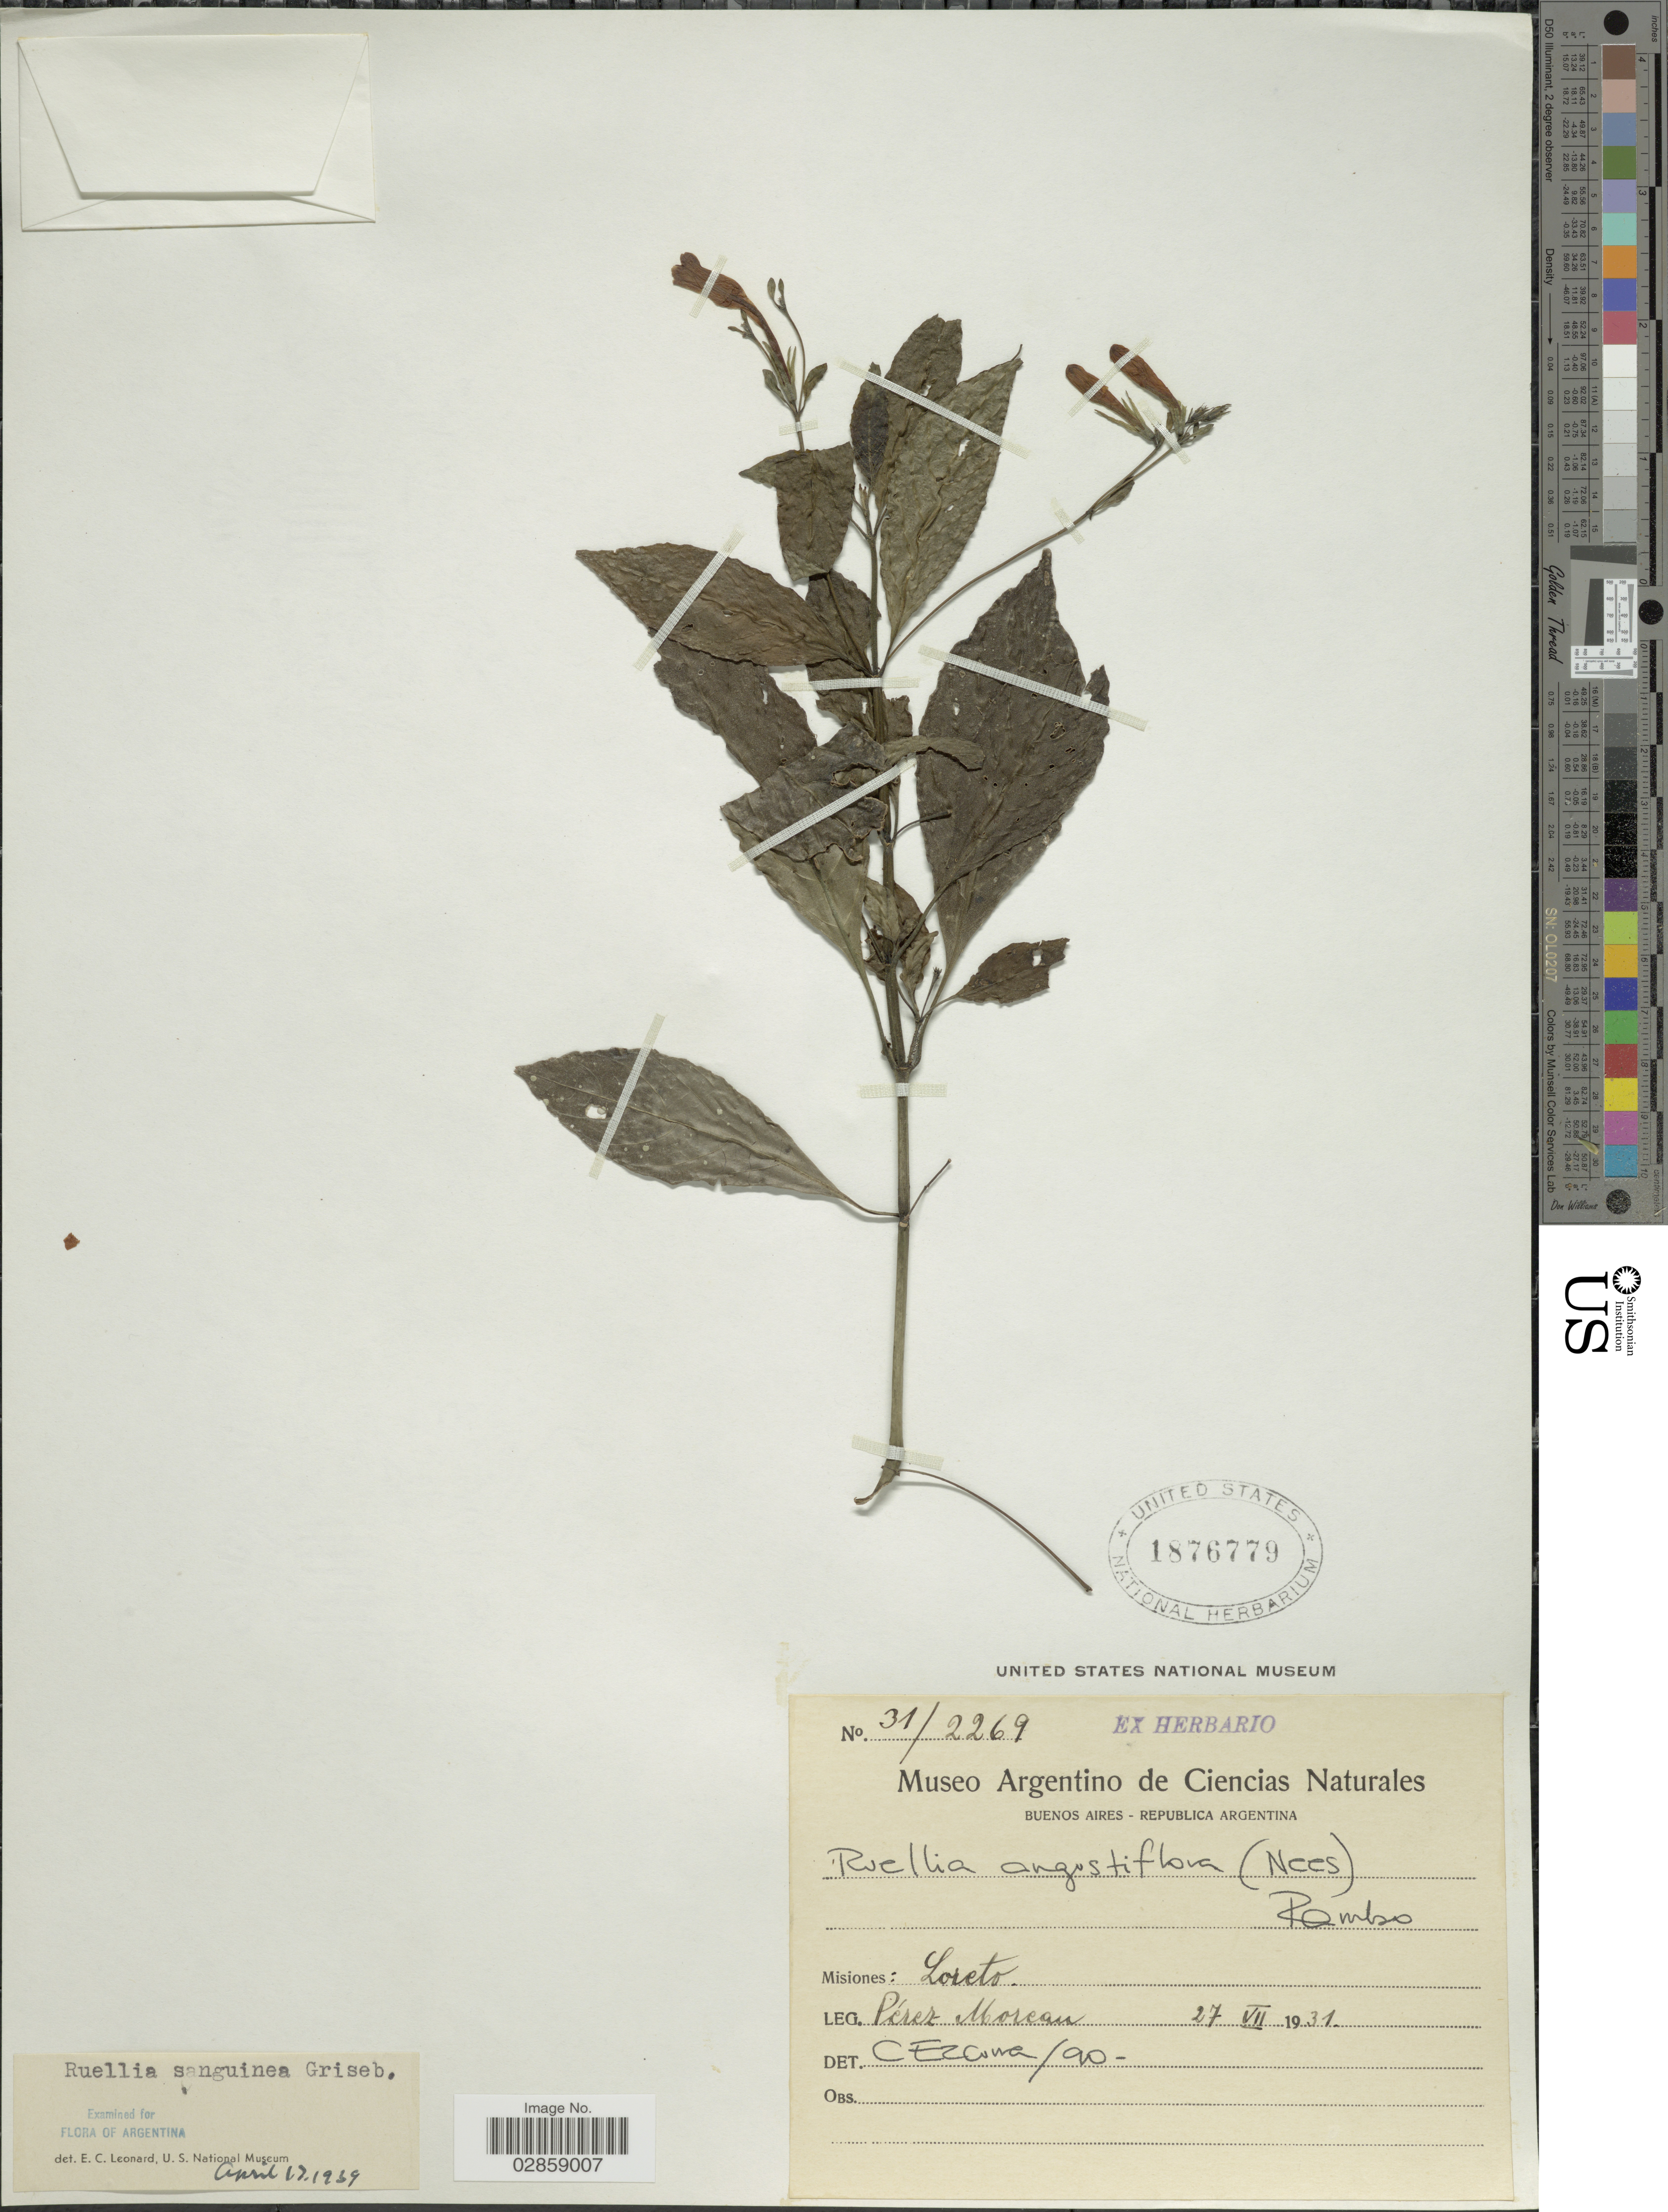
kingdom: Plantae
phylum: Tracheophyta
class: Magnoliopsida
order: Lamiales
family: Acanthaceae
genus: Ruellia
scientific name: Ruellia angustiflora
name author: (Nees) Lindau ex Rambo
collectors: P. Moreau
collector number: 312269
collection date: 1931-07-27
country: Argentina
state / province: Misiones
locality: Loreto.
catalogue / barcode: US 1876779